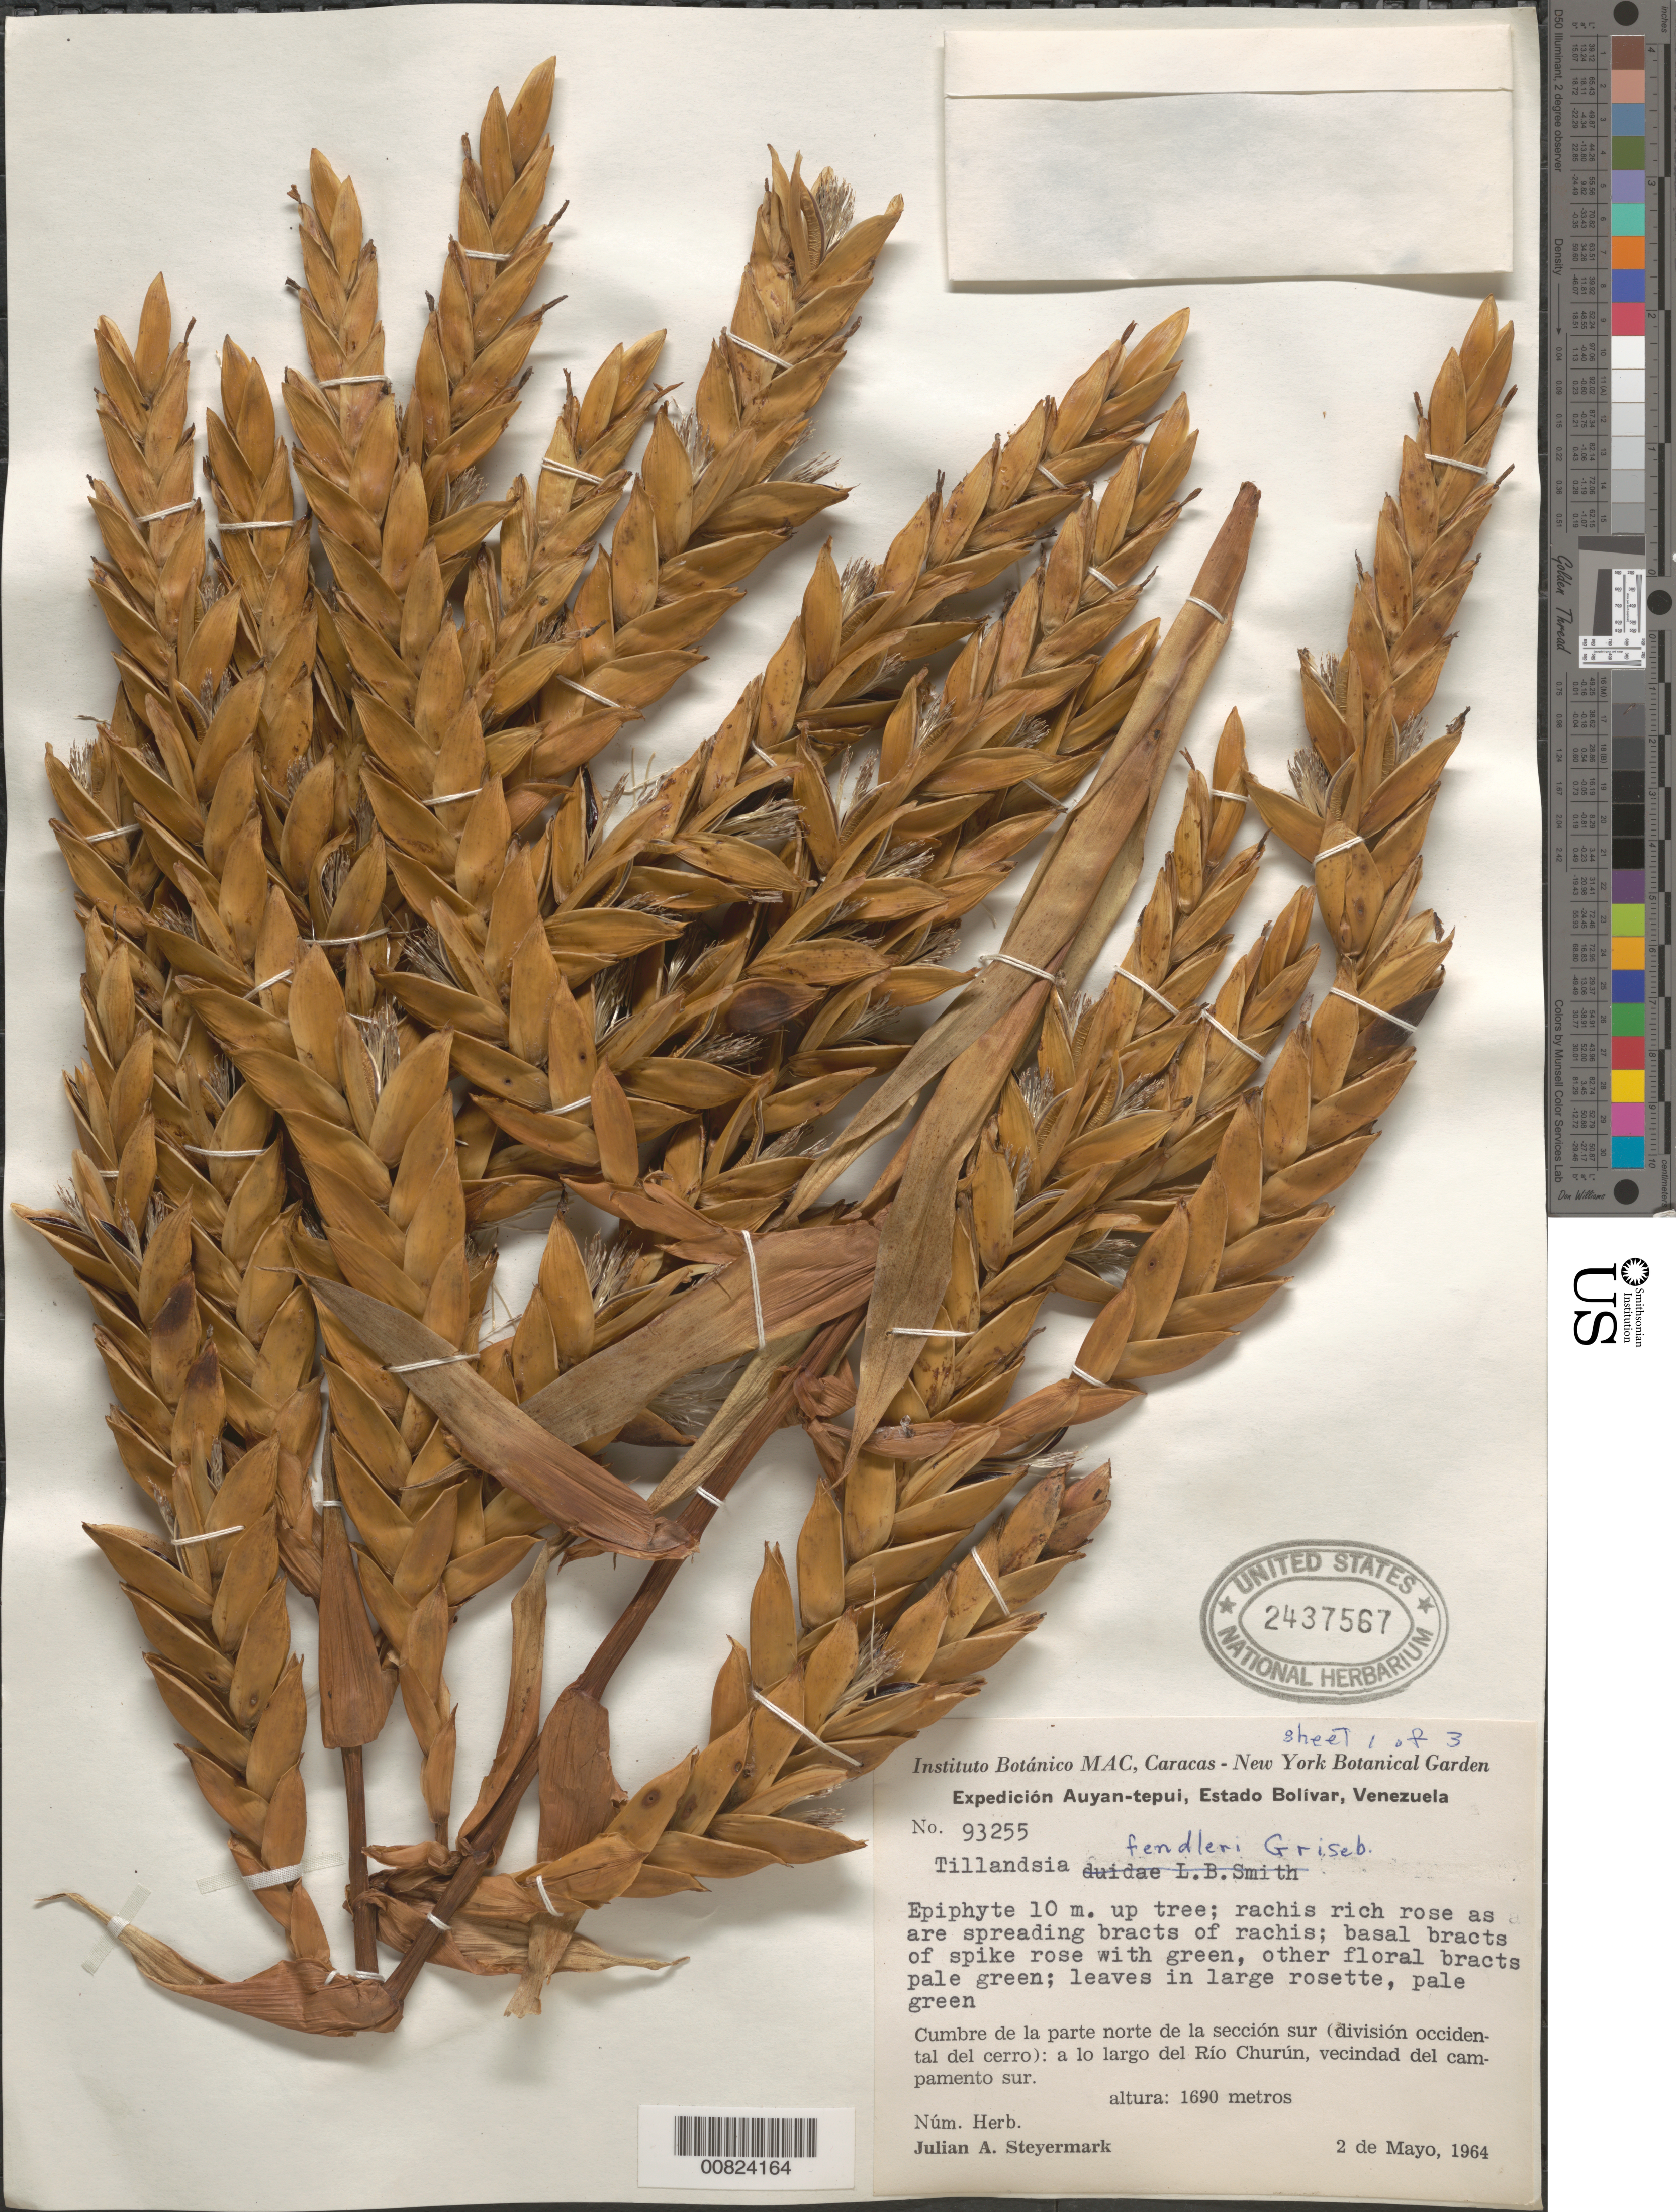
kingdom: Plantae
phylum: Tracheophyta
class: Liliopsida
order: Poales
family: Bromeliaceae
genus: Tillandsia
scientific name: Tillandsia fendleri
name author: Griseb.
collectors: J. Steyermark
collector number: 93255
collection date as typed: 2-May-64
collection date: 1964-05-02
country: Venezuela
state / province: Bolívar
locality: Auyan-tepuí, cumbre de la parte norte de la seccion sur (division occidental del cerro): a lo largo del Río Churún, vic. del campamento sur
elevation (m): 1690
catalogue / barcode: US 2437567